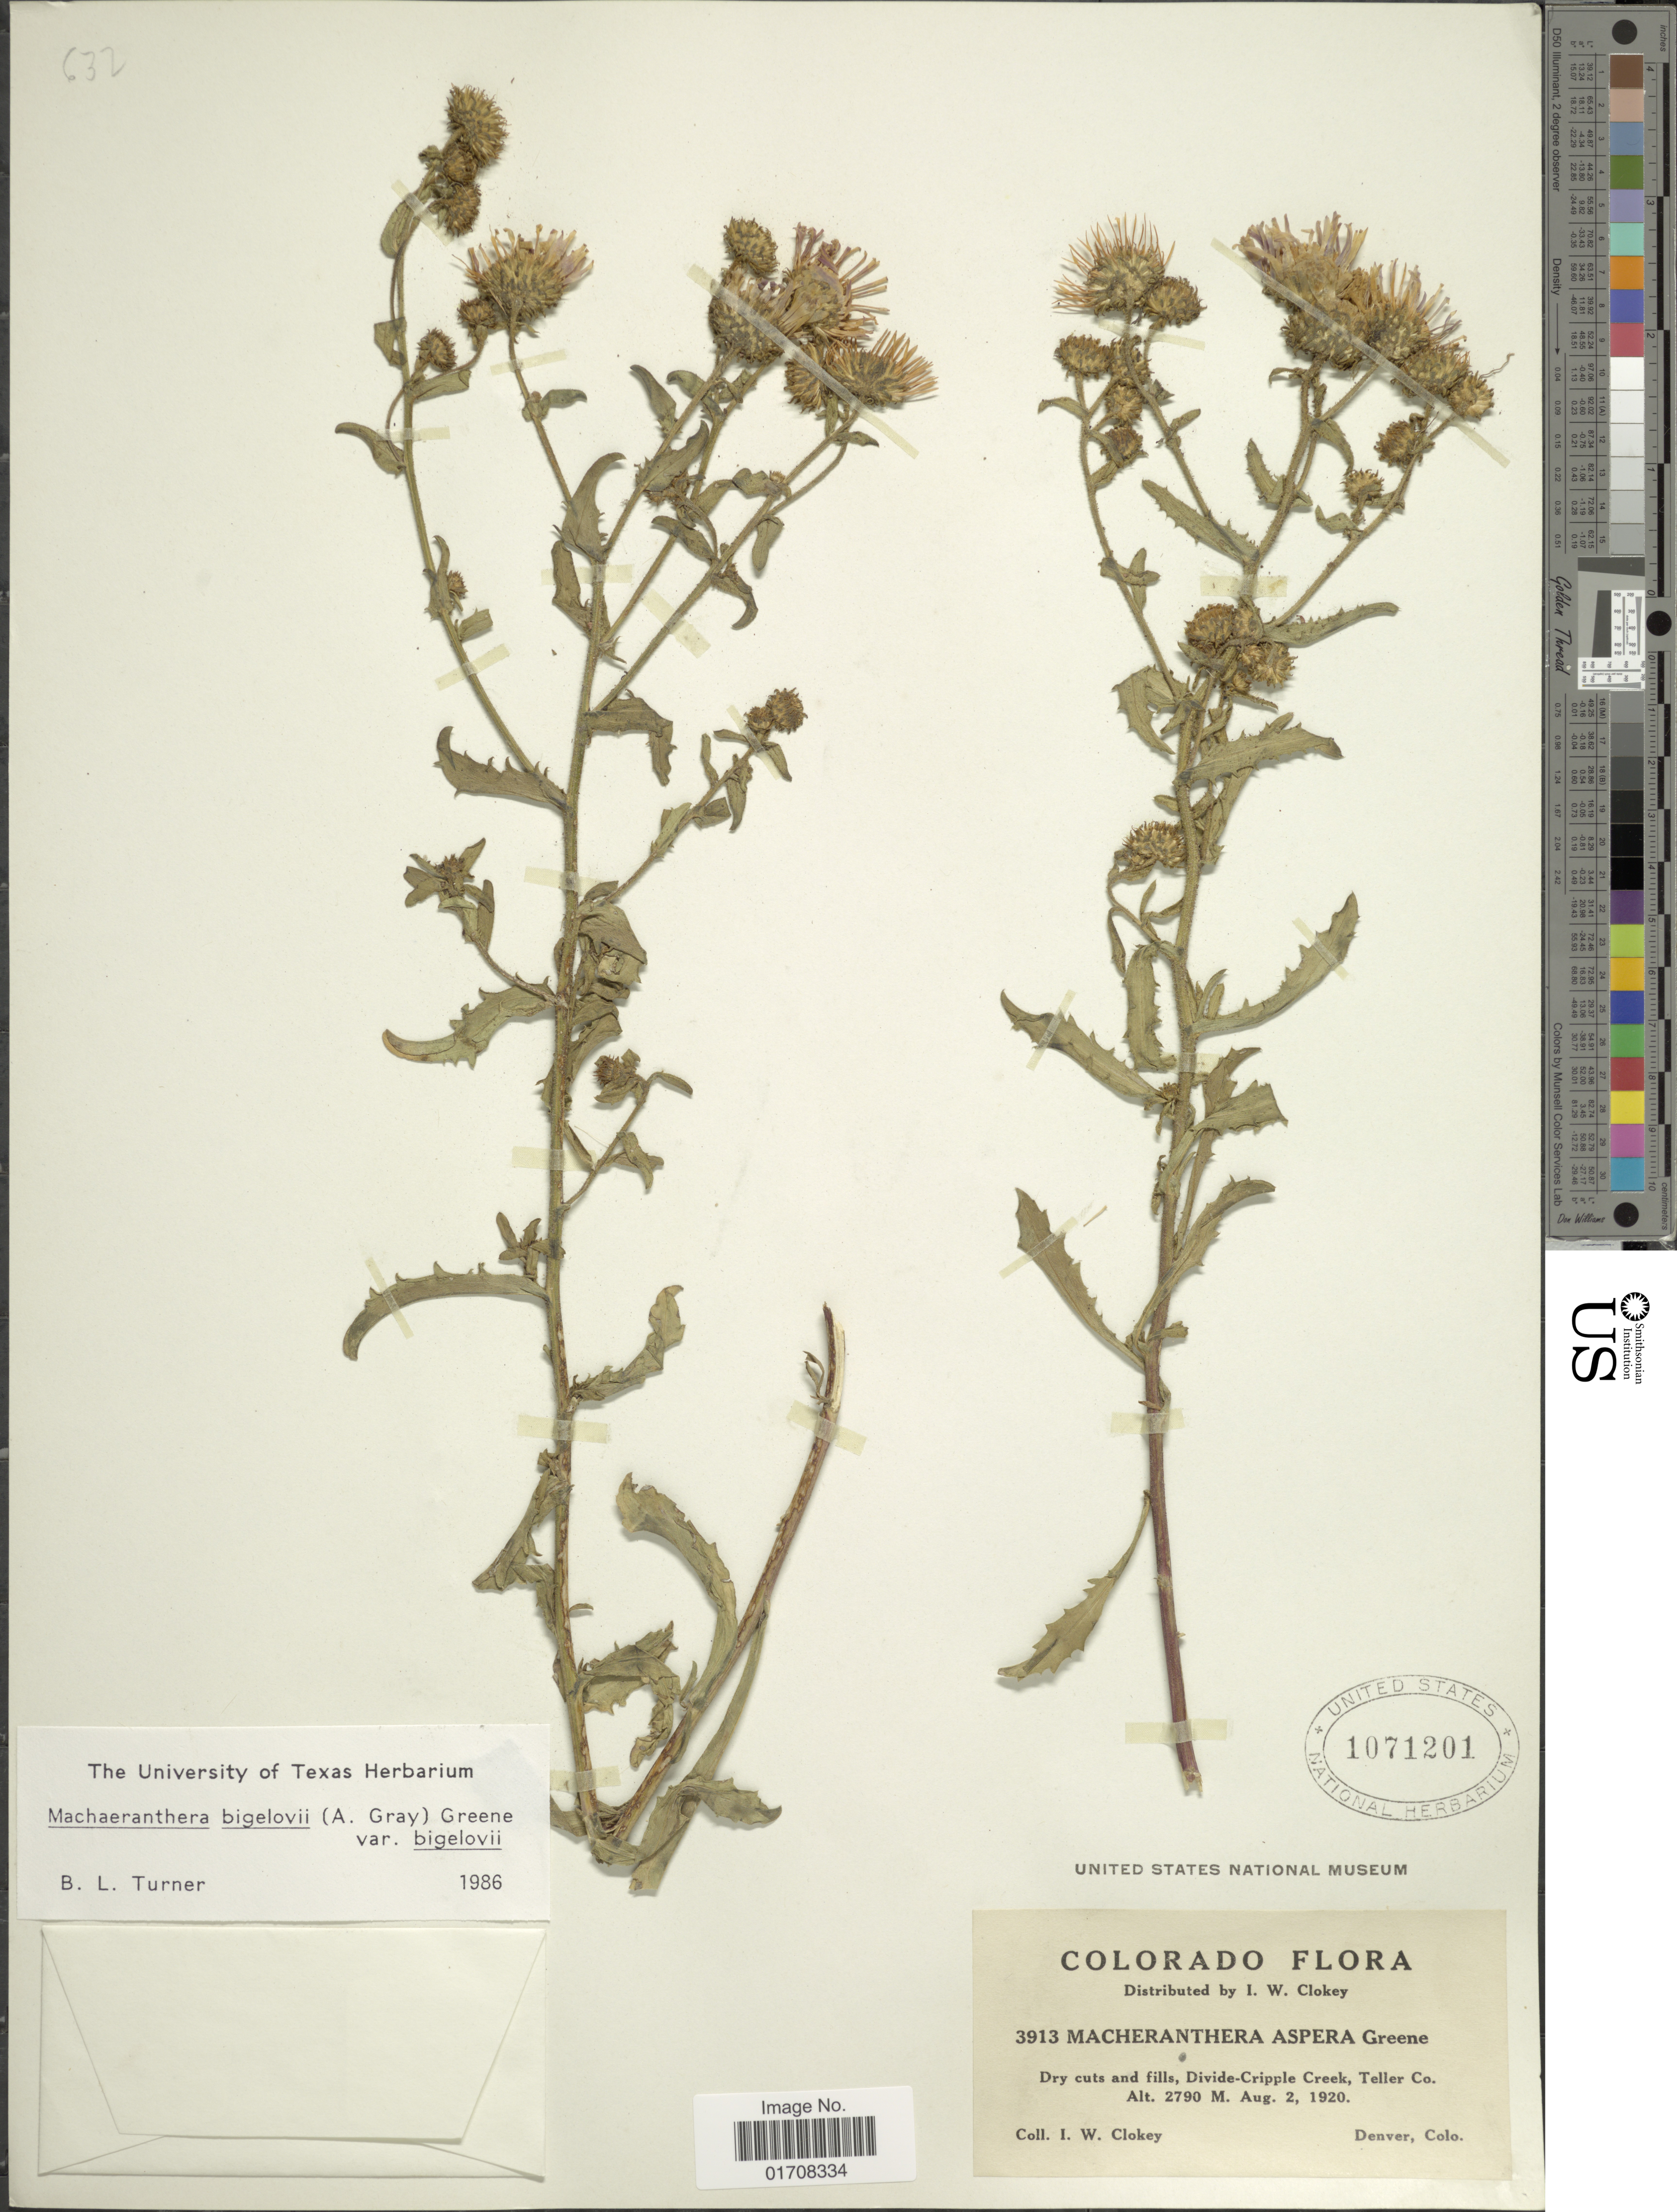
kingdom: Plantae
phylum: Tracheophyta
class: Magnoliopsida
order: Asterales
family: Asteraceae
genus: Machaeranthera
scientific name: Machaeranthera bigelovii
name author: (A. Gray) Greene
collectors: I. W. Clokey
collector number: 3913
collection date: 1920-08-02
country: United States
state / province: Colorado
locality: Divide-Cripple Creek, Teller Co., Denver, Colo.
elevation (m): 2790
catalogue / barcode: US 1071201